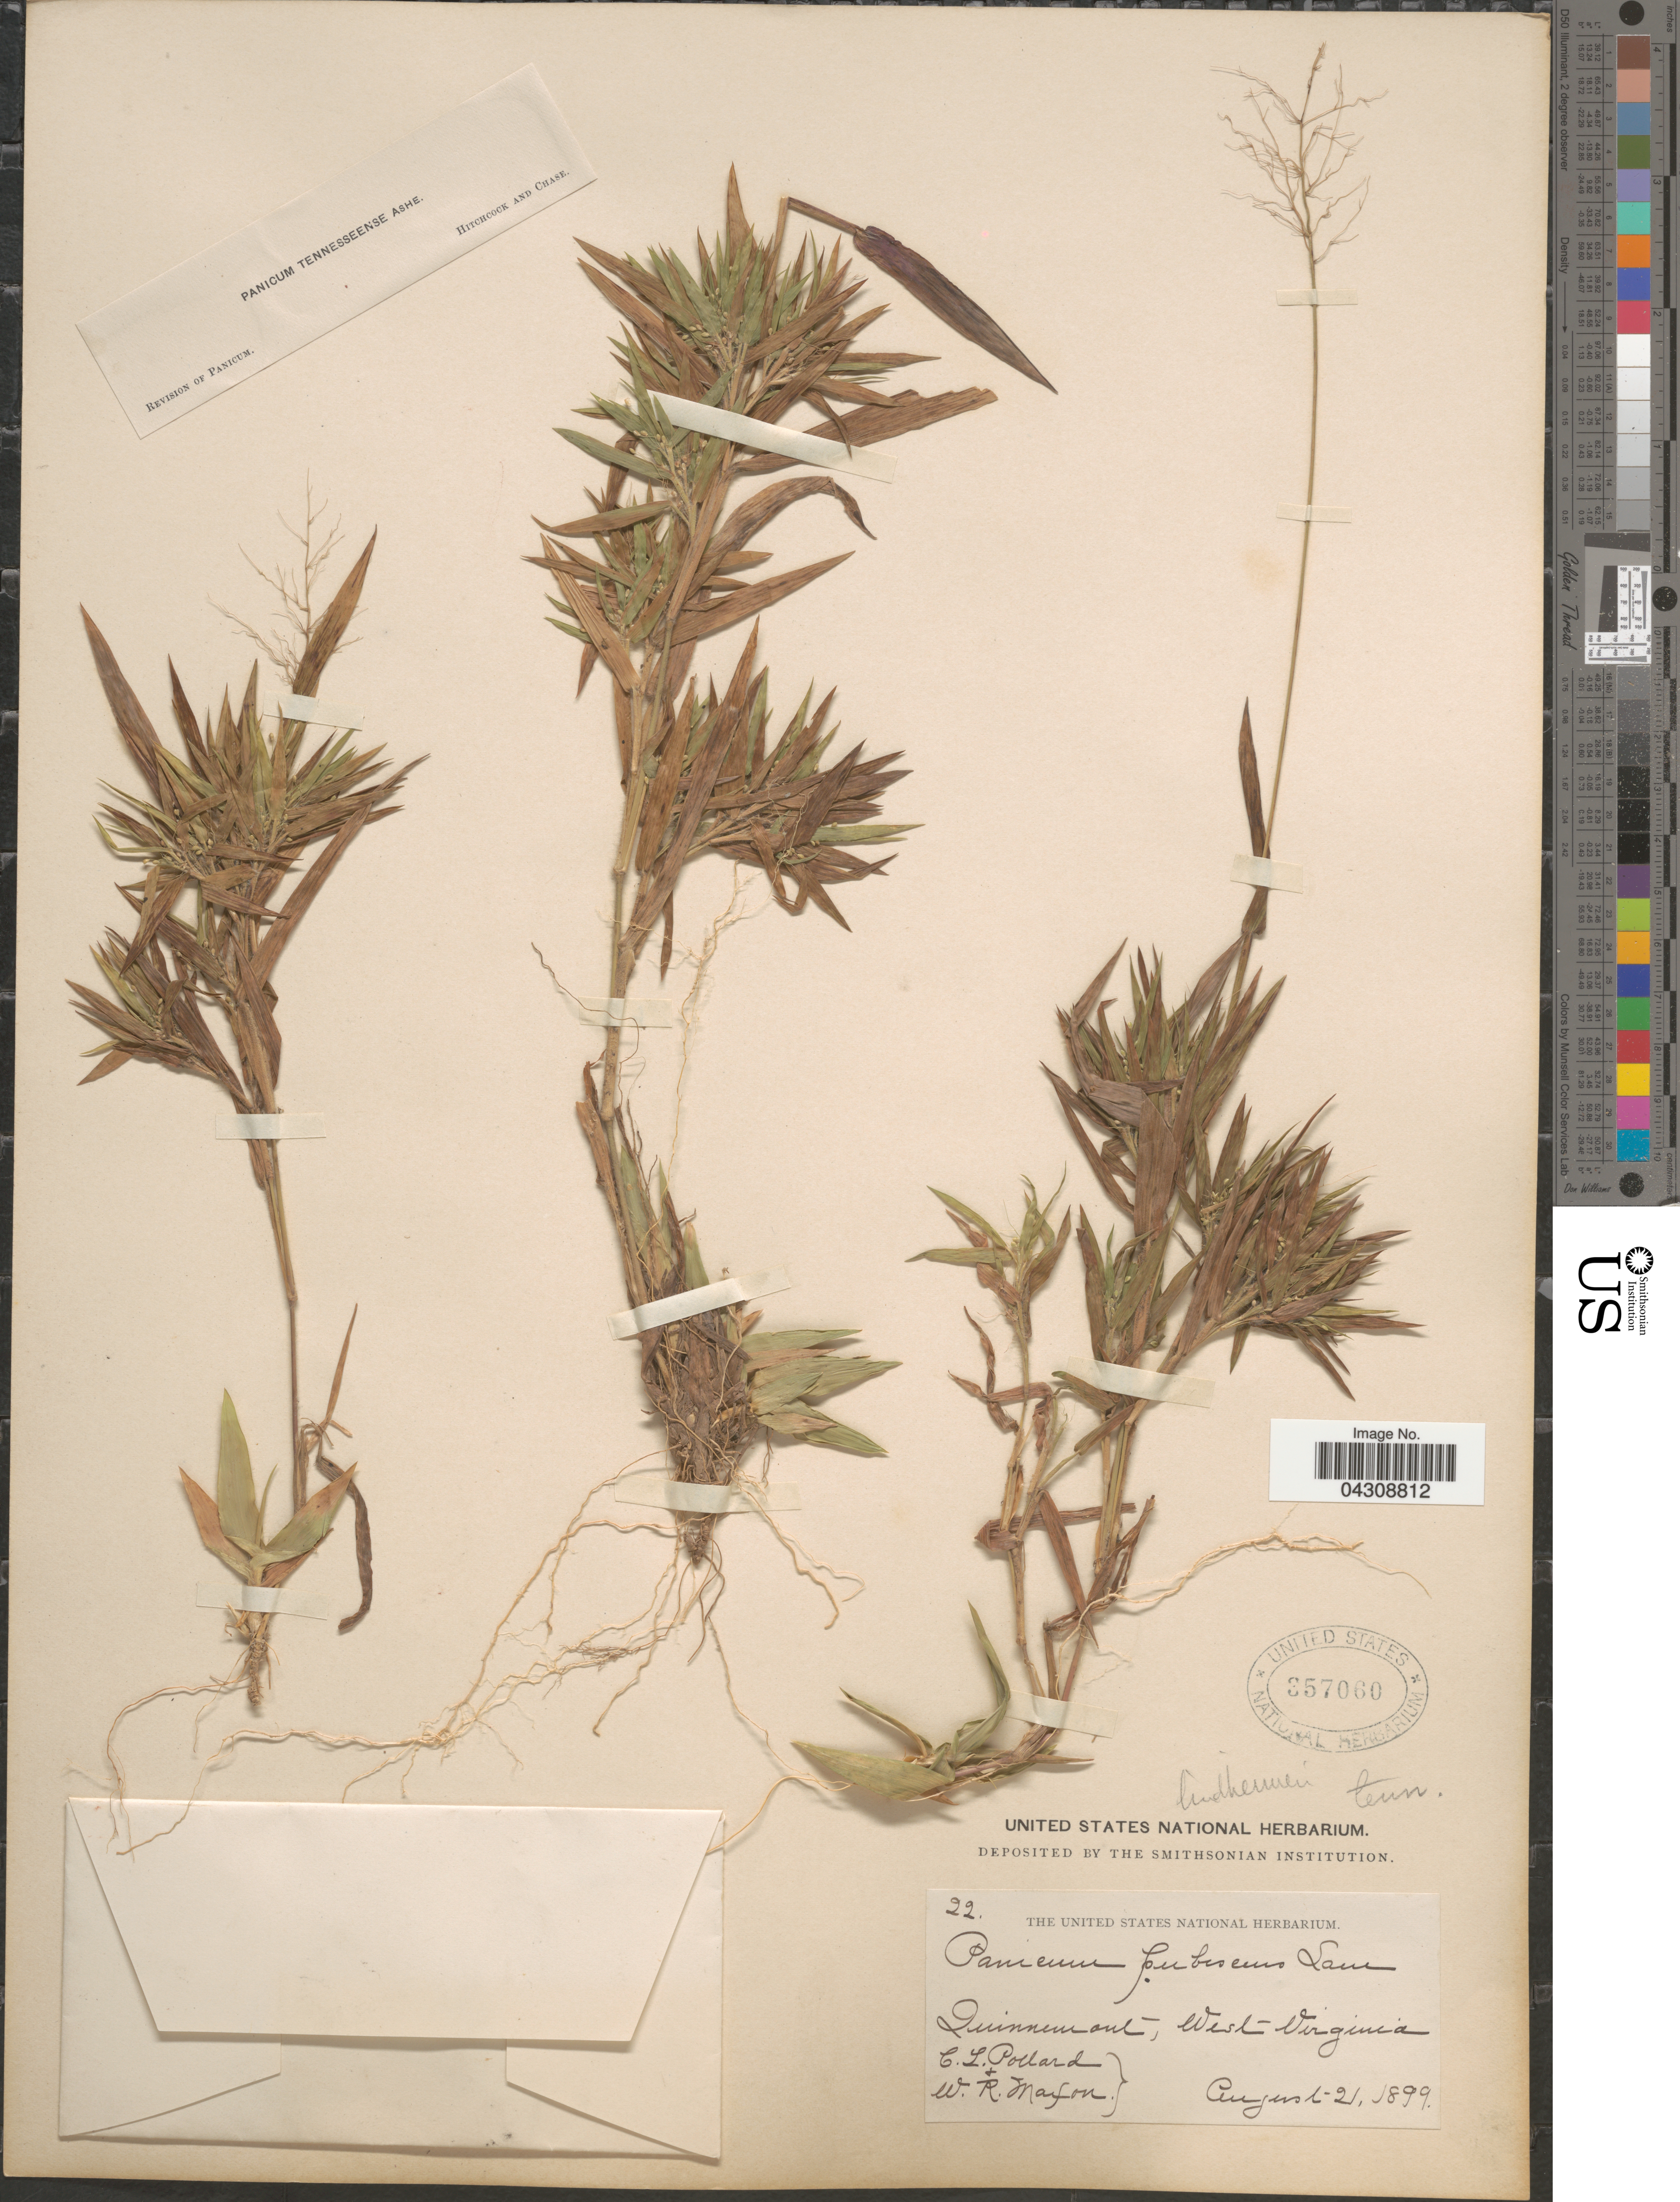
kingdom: Plantae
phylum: Tracheophyta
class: Liliopsida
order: Poales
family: Poaceae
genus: Dichanthelium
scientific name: Dichanthelium acuminatum var. acuminatum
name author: (Sw.) Gould & C.A. Clark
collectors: C. L. Pollard & W. R. Maxon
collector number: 22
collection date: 1899-08-21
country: United States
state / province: West Virginia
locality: Quinnemont.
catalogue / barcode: US 357060